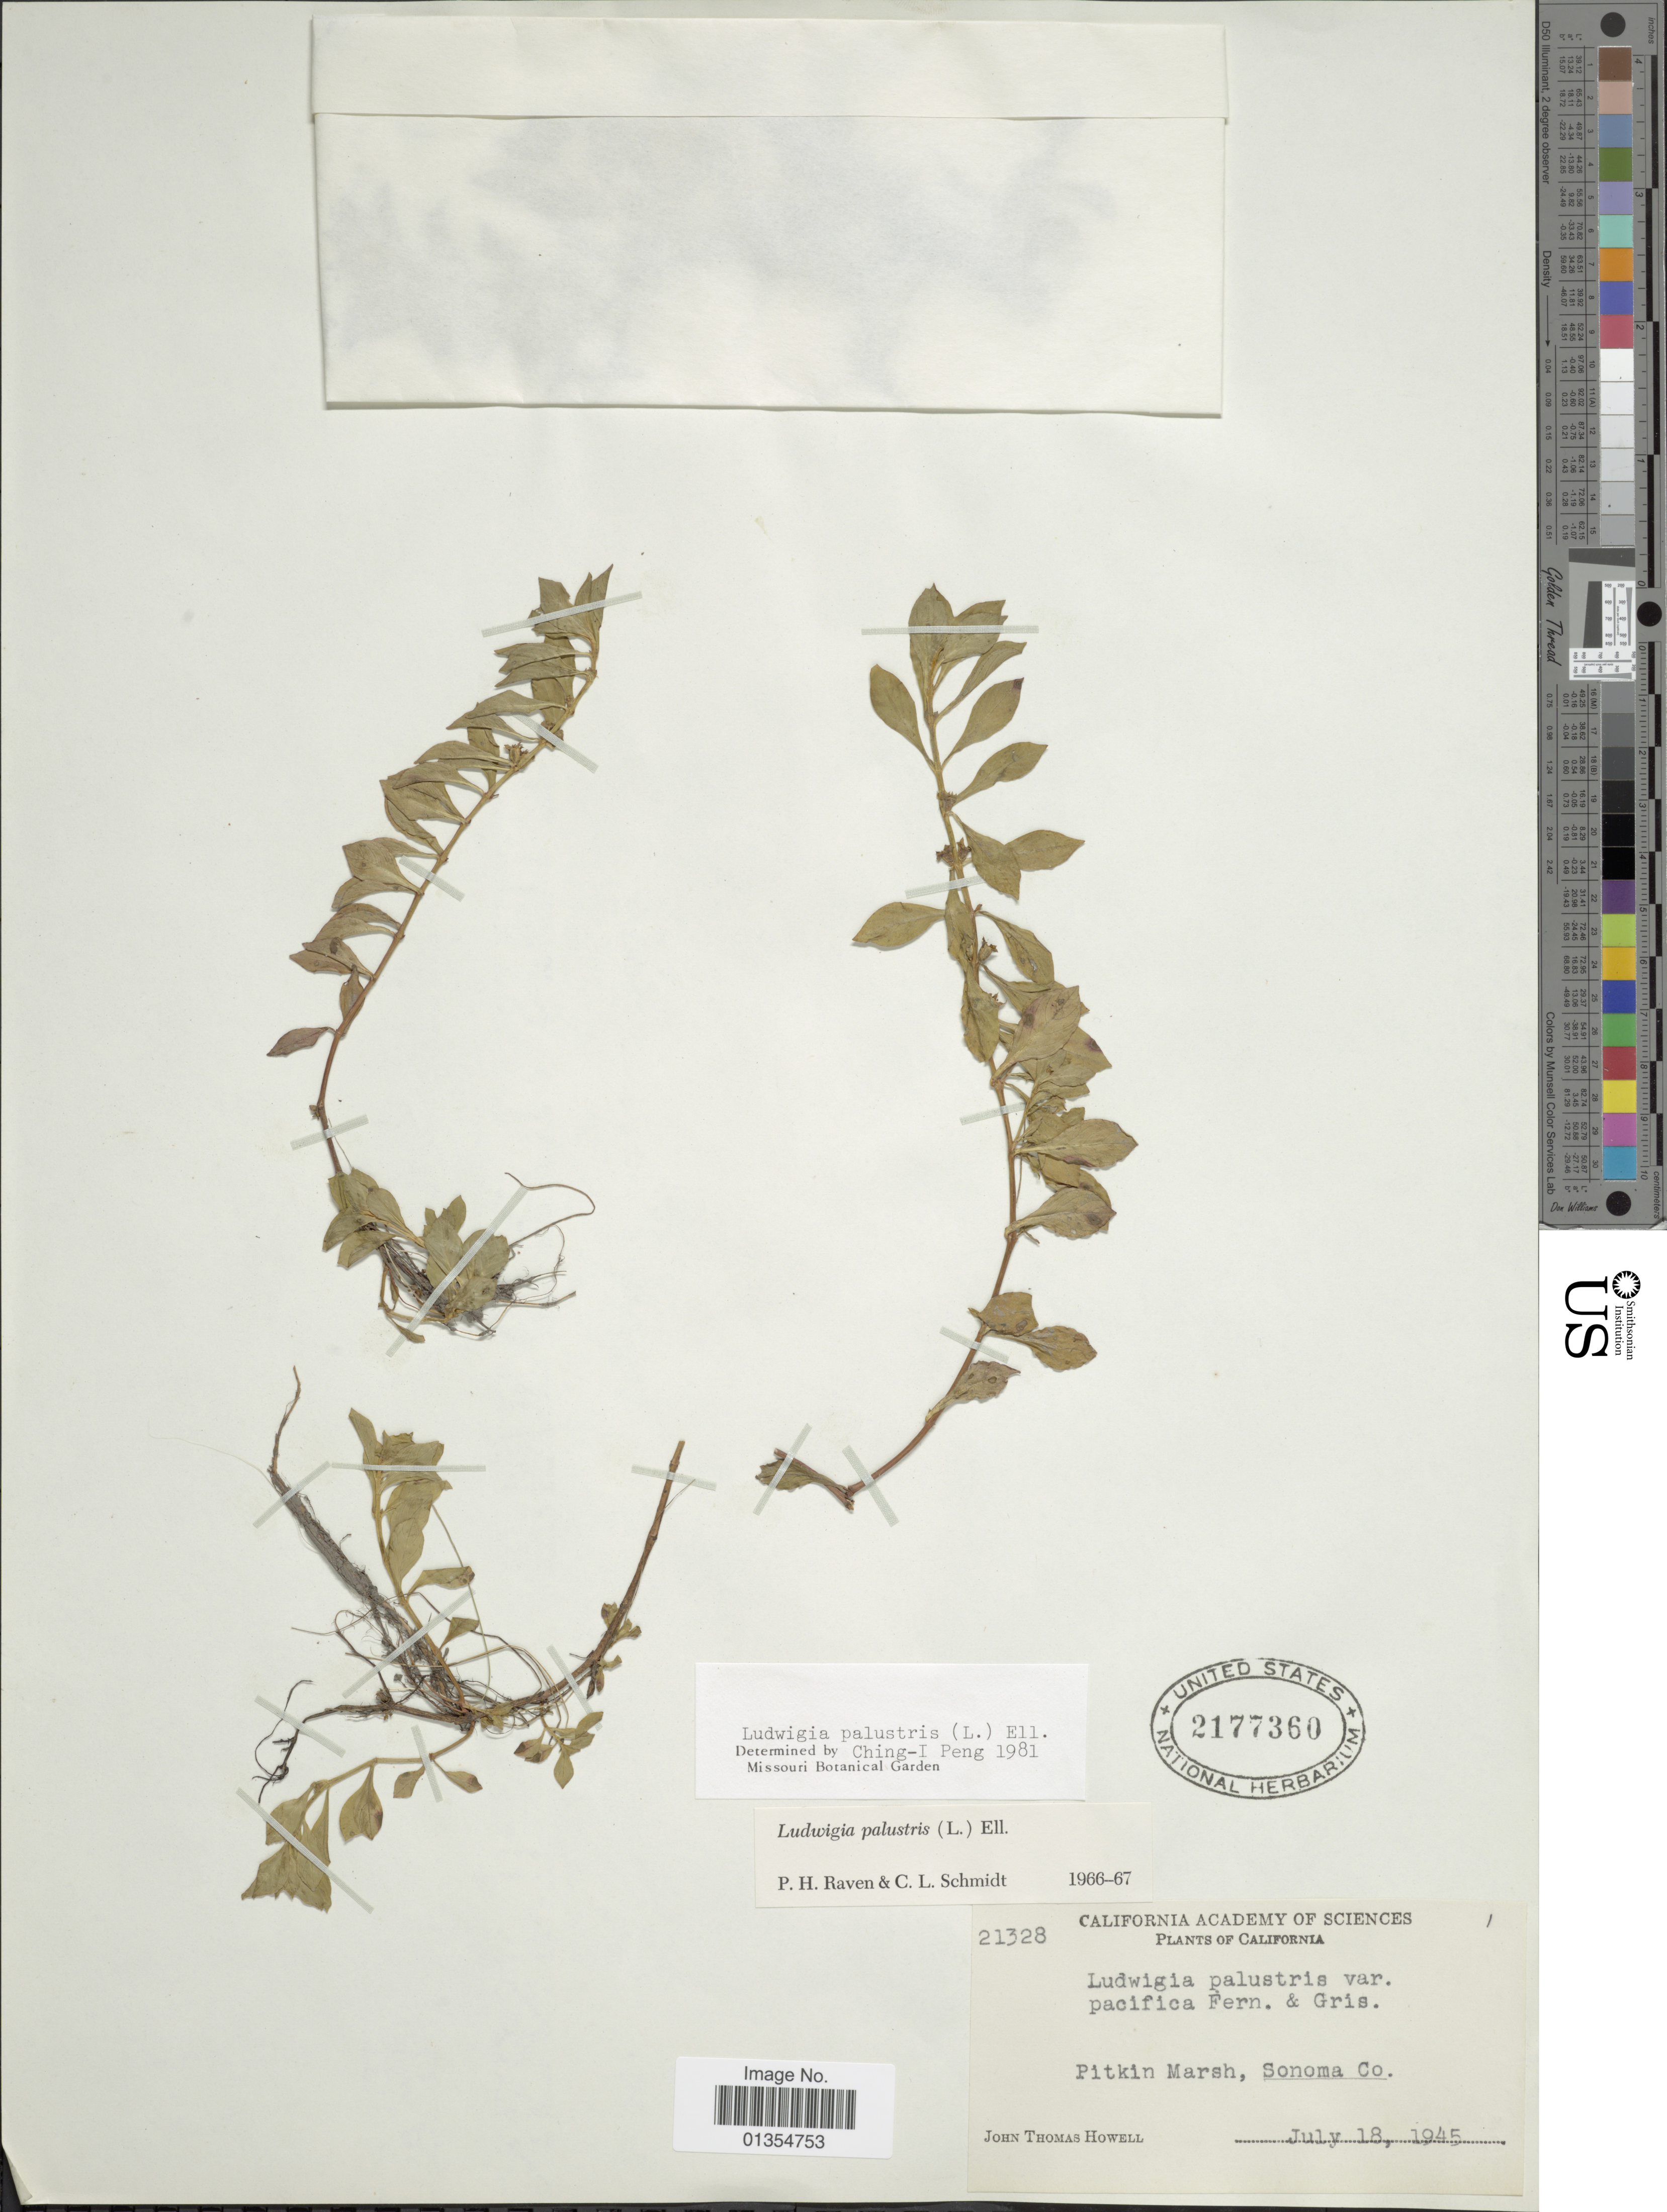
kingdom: Plantae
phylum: Tracheophyta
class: Magnoliopsida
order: Myrtales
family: Onagraceae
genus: Ludwigia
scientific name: Ludwigia palustris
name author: (L.) Elliott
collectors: J. T. Howell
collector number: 21328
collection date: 1945-07-18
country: United States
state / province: California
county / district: Sonoma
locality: Pitkin Marsh, Sonoma Co.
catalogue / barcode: US 2177360